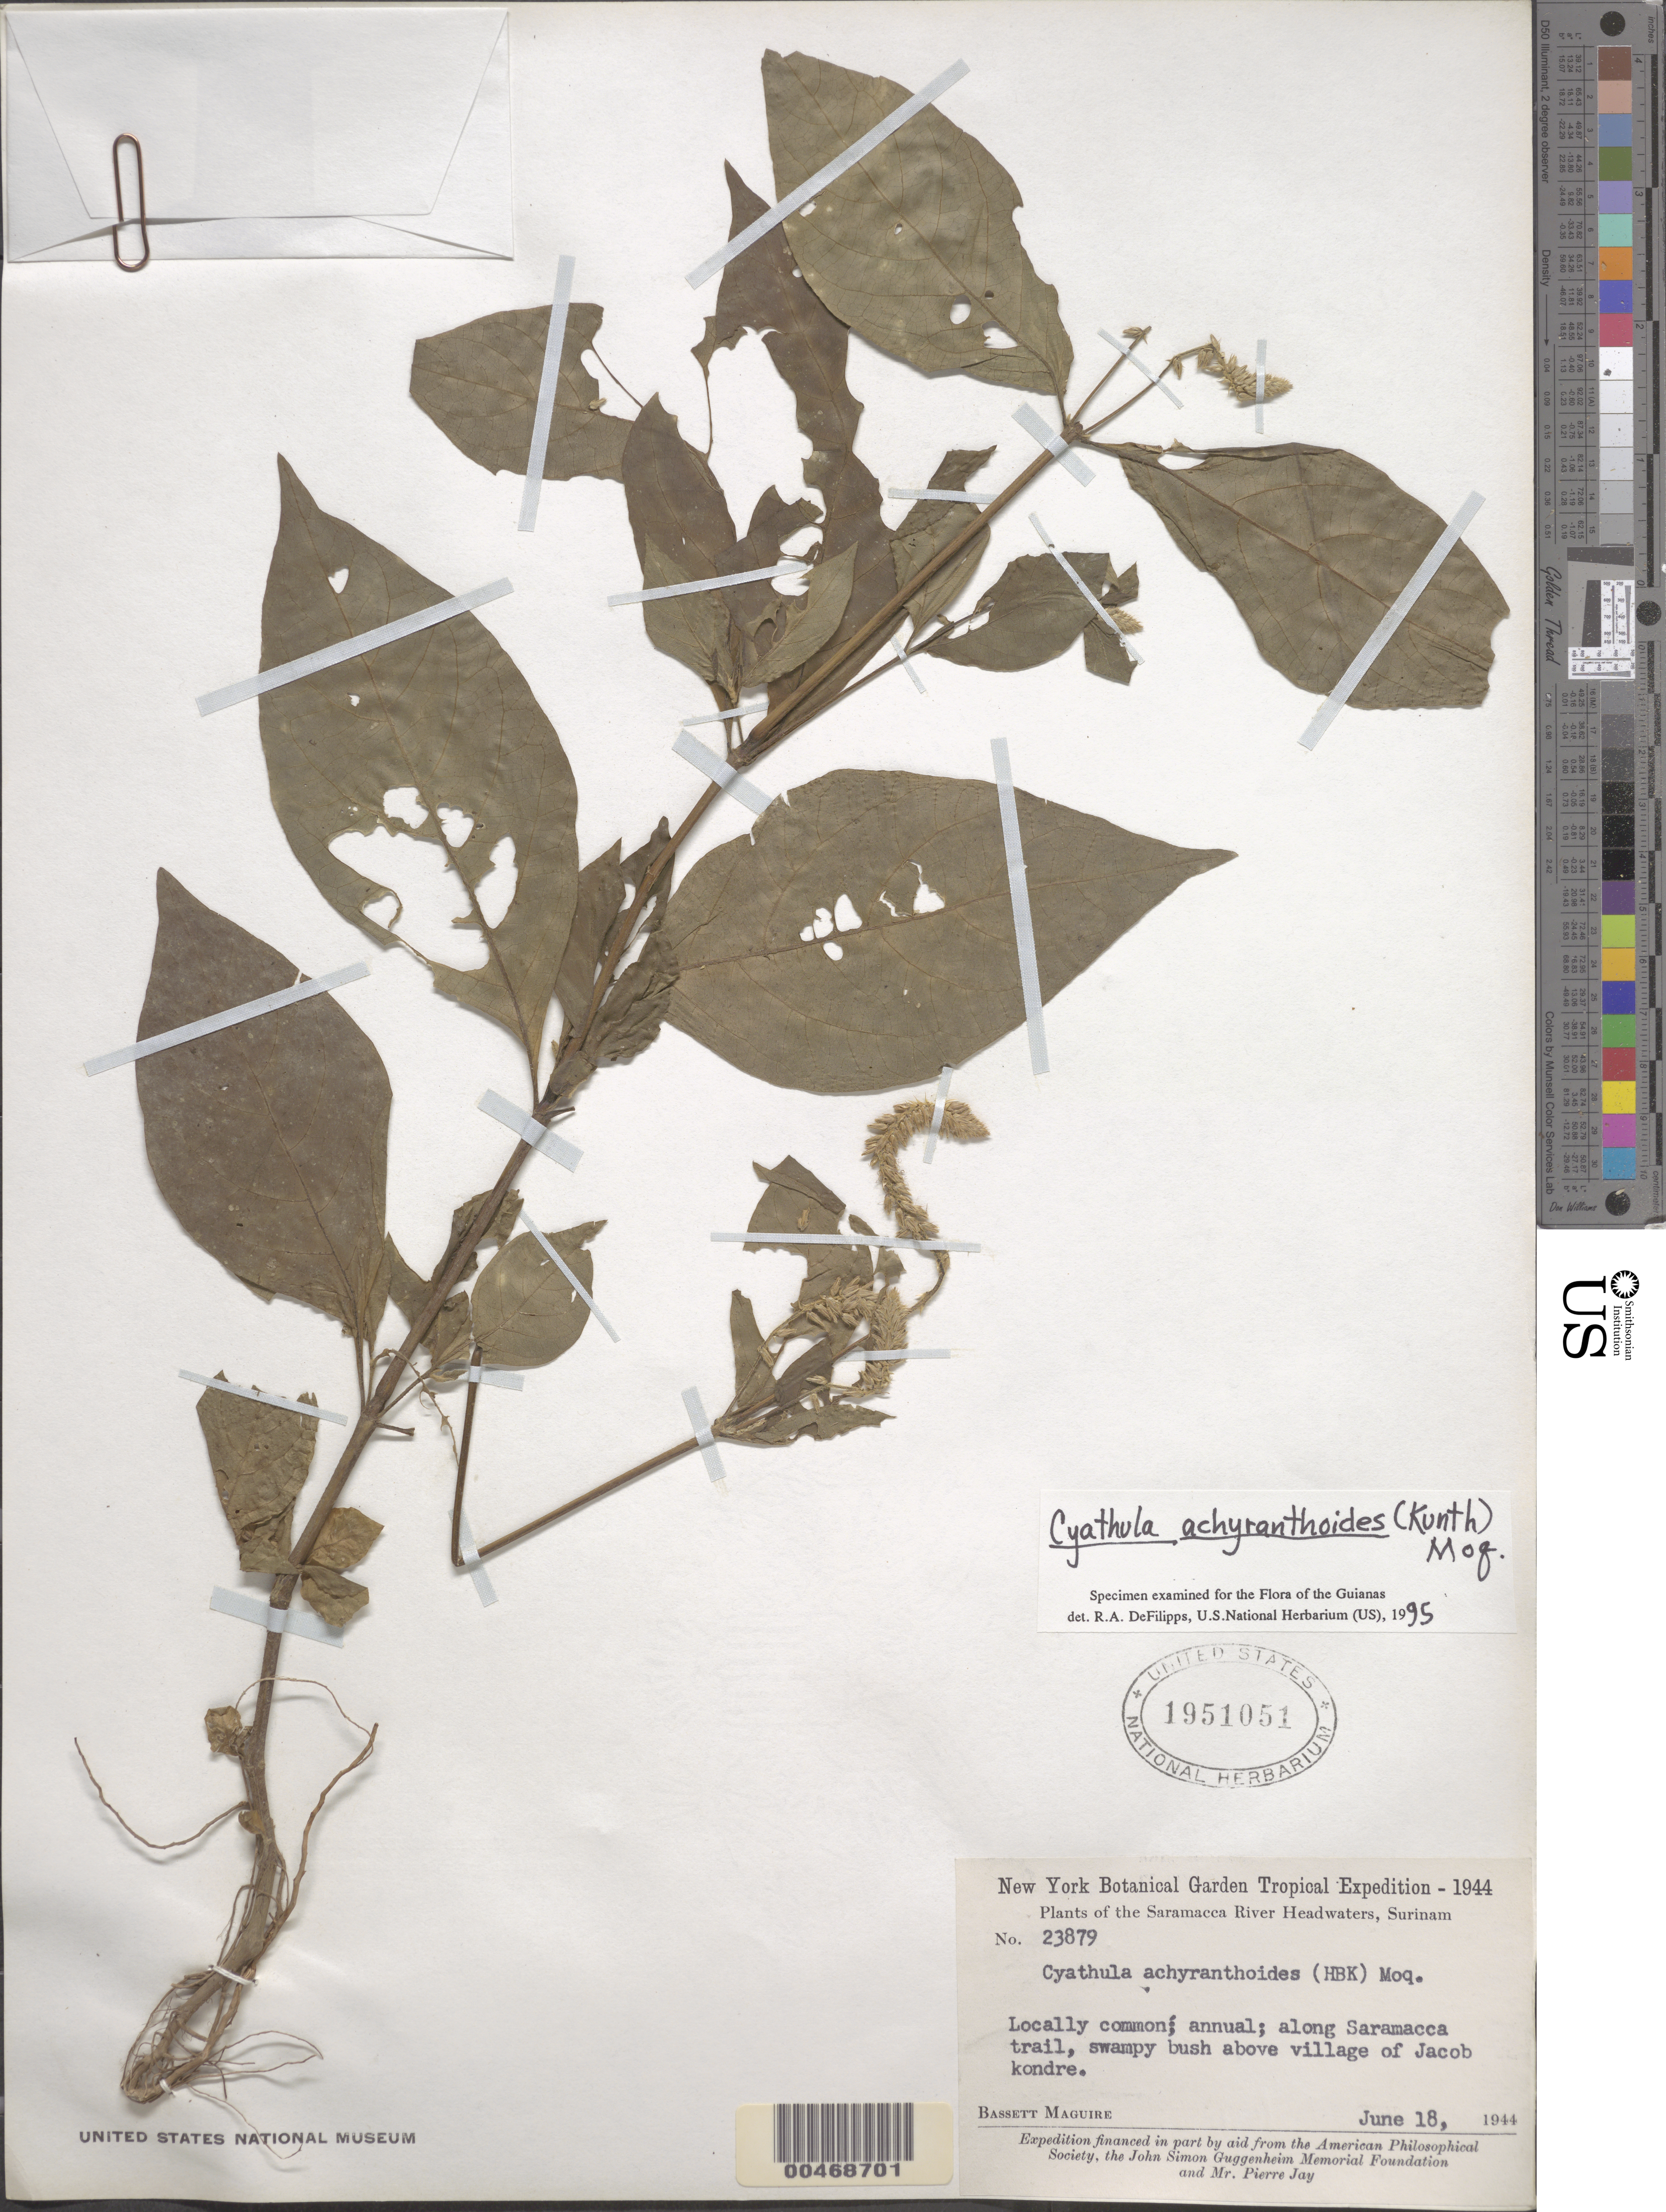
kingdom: Plantae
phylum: Tracheophyta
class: Magnoliopsida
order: Caryophyllales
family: Amaranthaceae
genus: Cyathula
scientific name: Cyathula achyranthoides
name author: (Kunth) Moq.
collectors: B. Maguire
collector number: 23879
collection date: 1944-06-18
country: Suriname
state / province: Saramacca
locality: The Saramacca River Headwaters. Along Saramacca trail, swampy bush above village of Jacob kondre.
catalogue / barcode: US 1951051